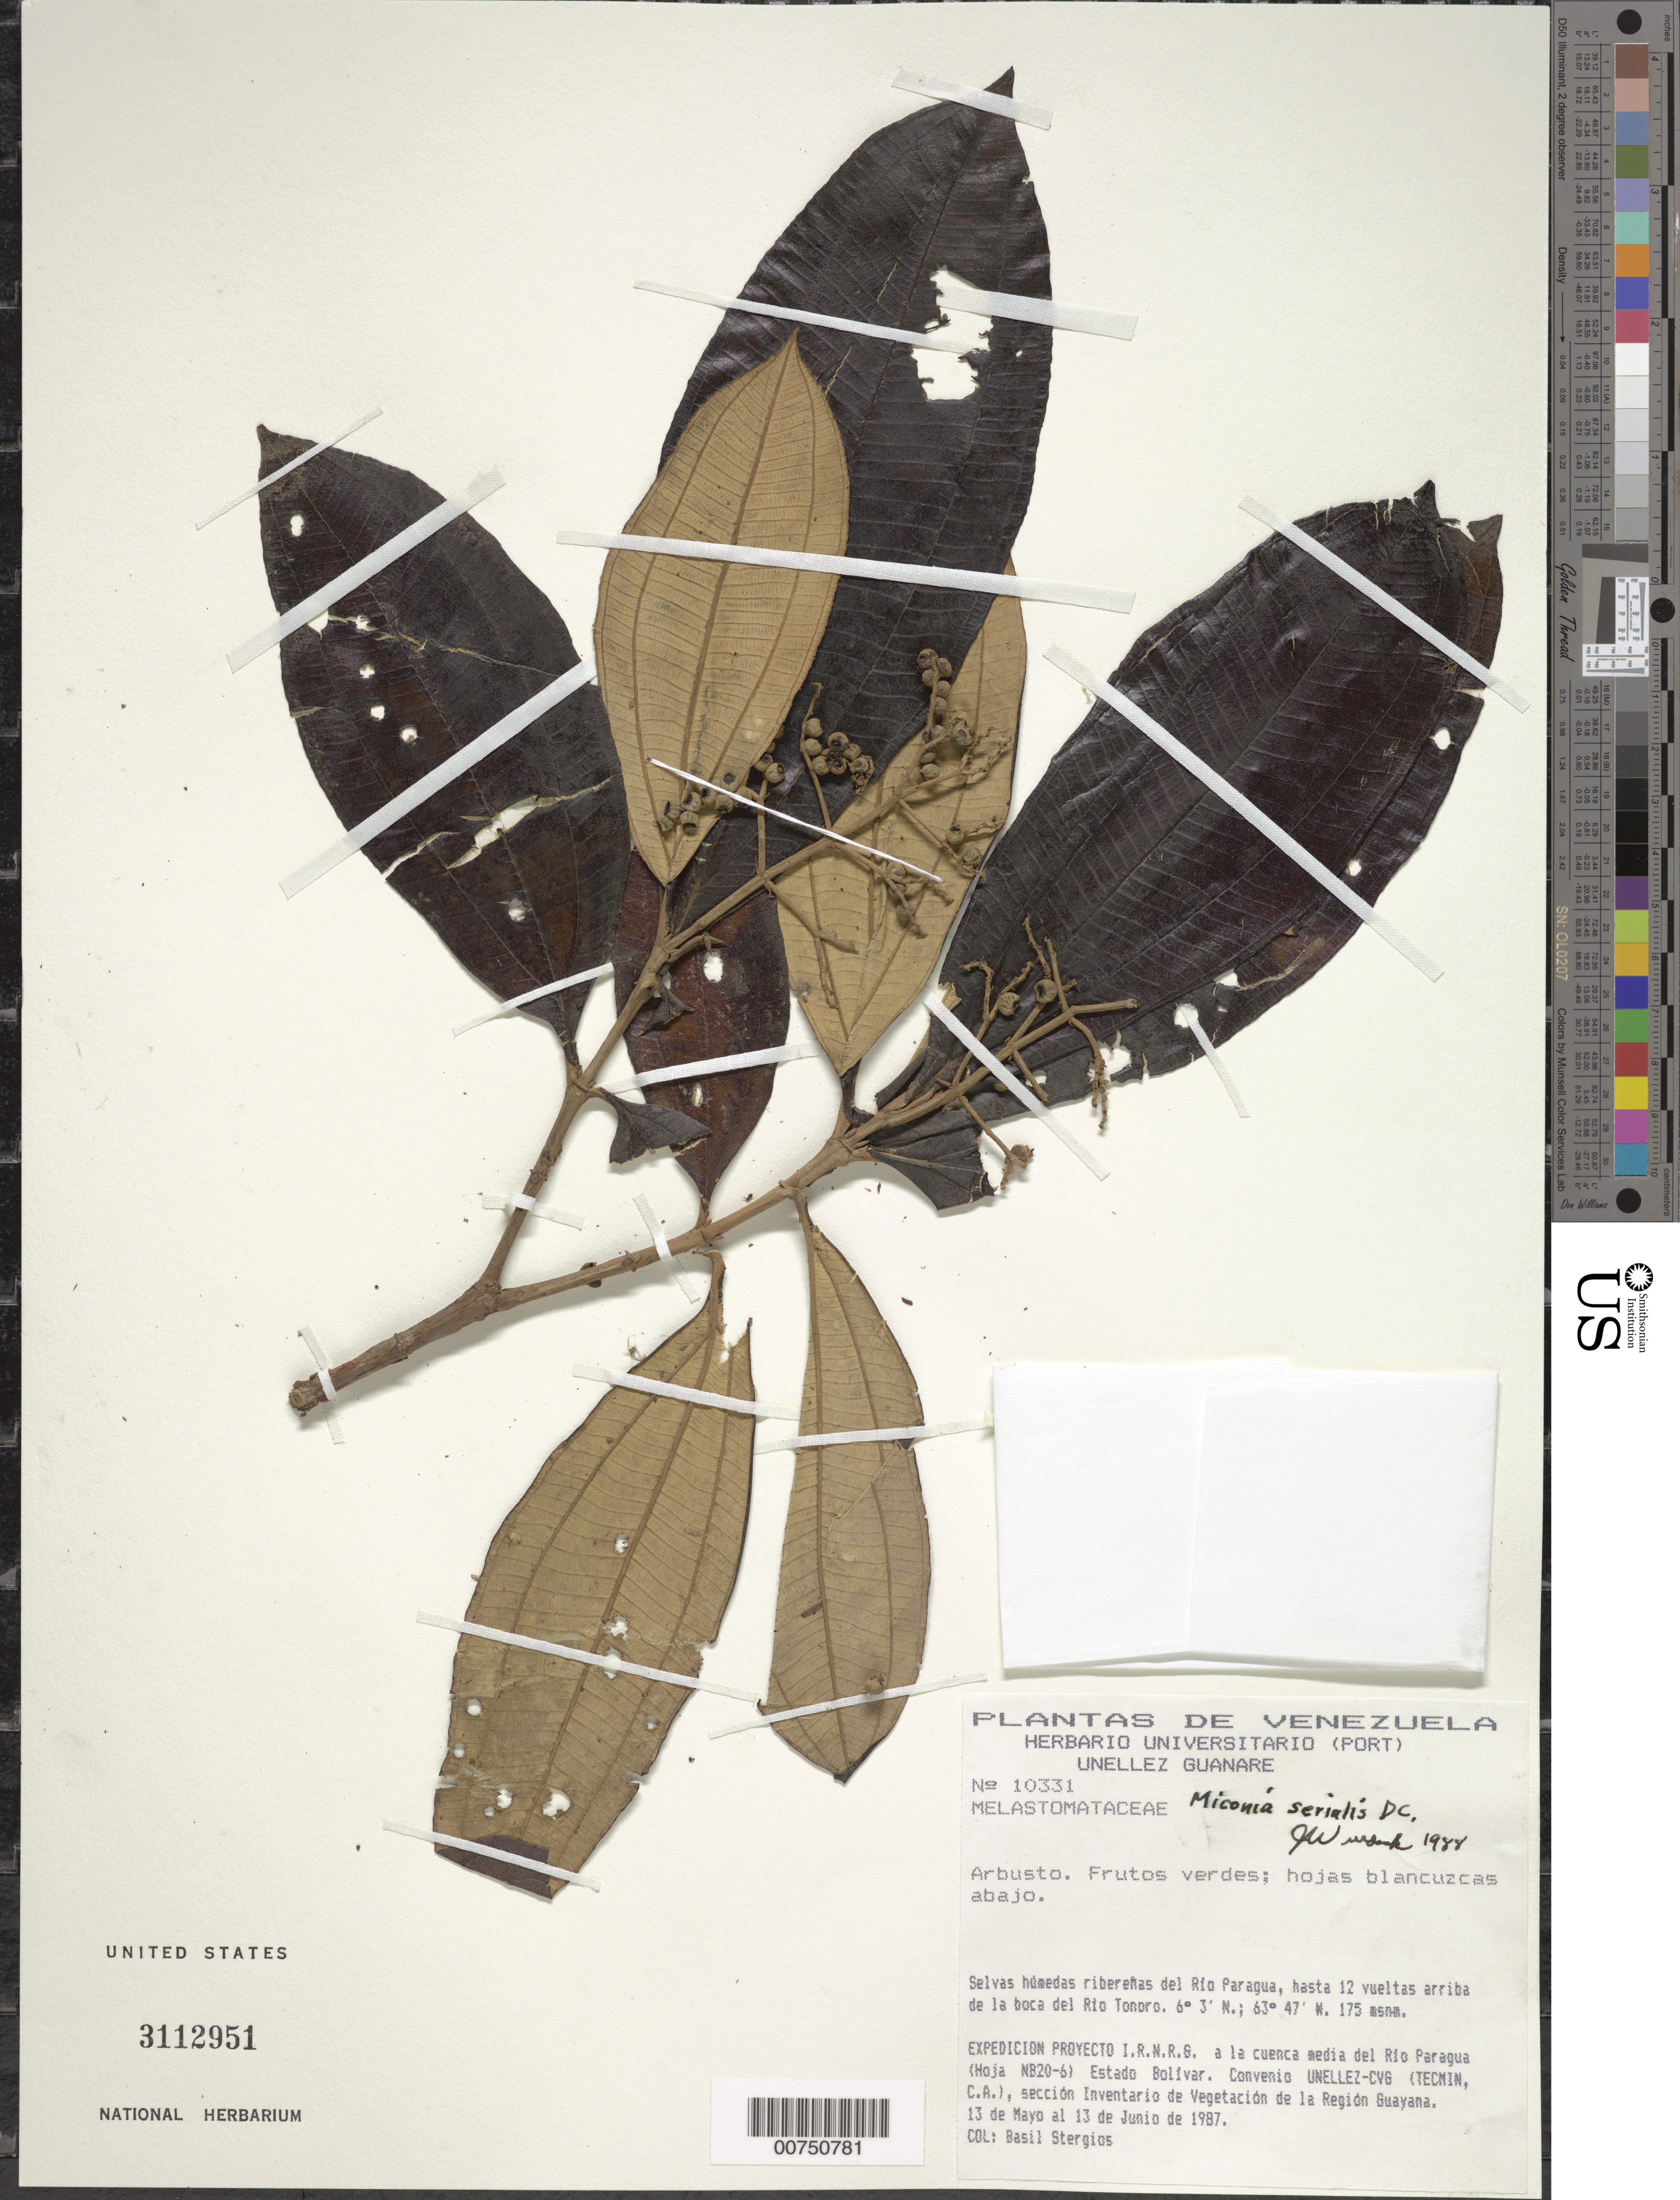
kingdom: Plantae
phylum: Tracheophyta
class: Magnoliopsida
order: Myrtales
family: Melastomataceae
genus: Miconia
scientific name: Miconia serialis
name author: DC.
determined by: Wurdack, John J., (US), US (UNITED STATES)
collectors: B. G. Stergios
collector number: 10331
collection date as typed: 13-May-87 to 13-Jun-87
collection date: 1987-05-13/1987-06-13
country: Venezuela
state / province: Bolívar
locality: Río Paragua, hasta 12 vueltas arriba de la boca del Río Tonoro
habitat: Selvas húmedas riberenas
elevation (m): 175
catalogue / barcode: US 3112951